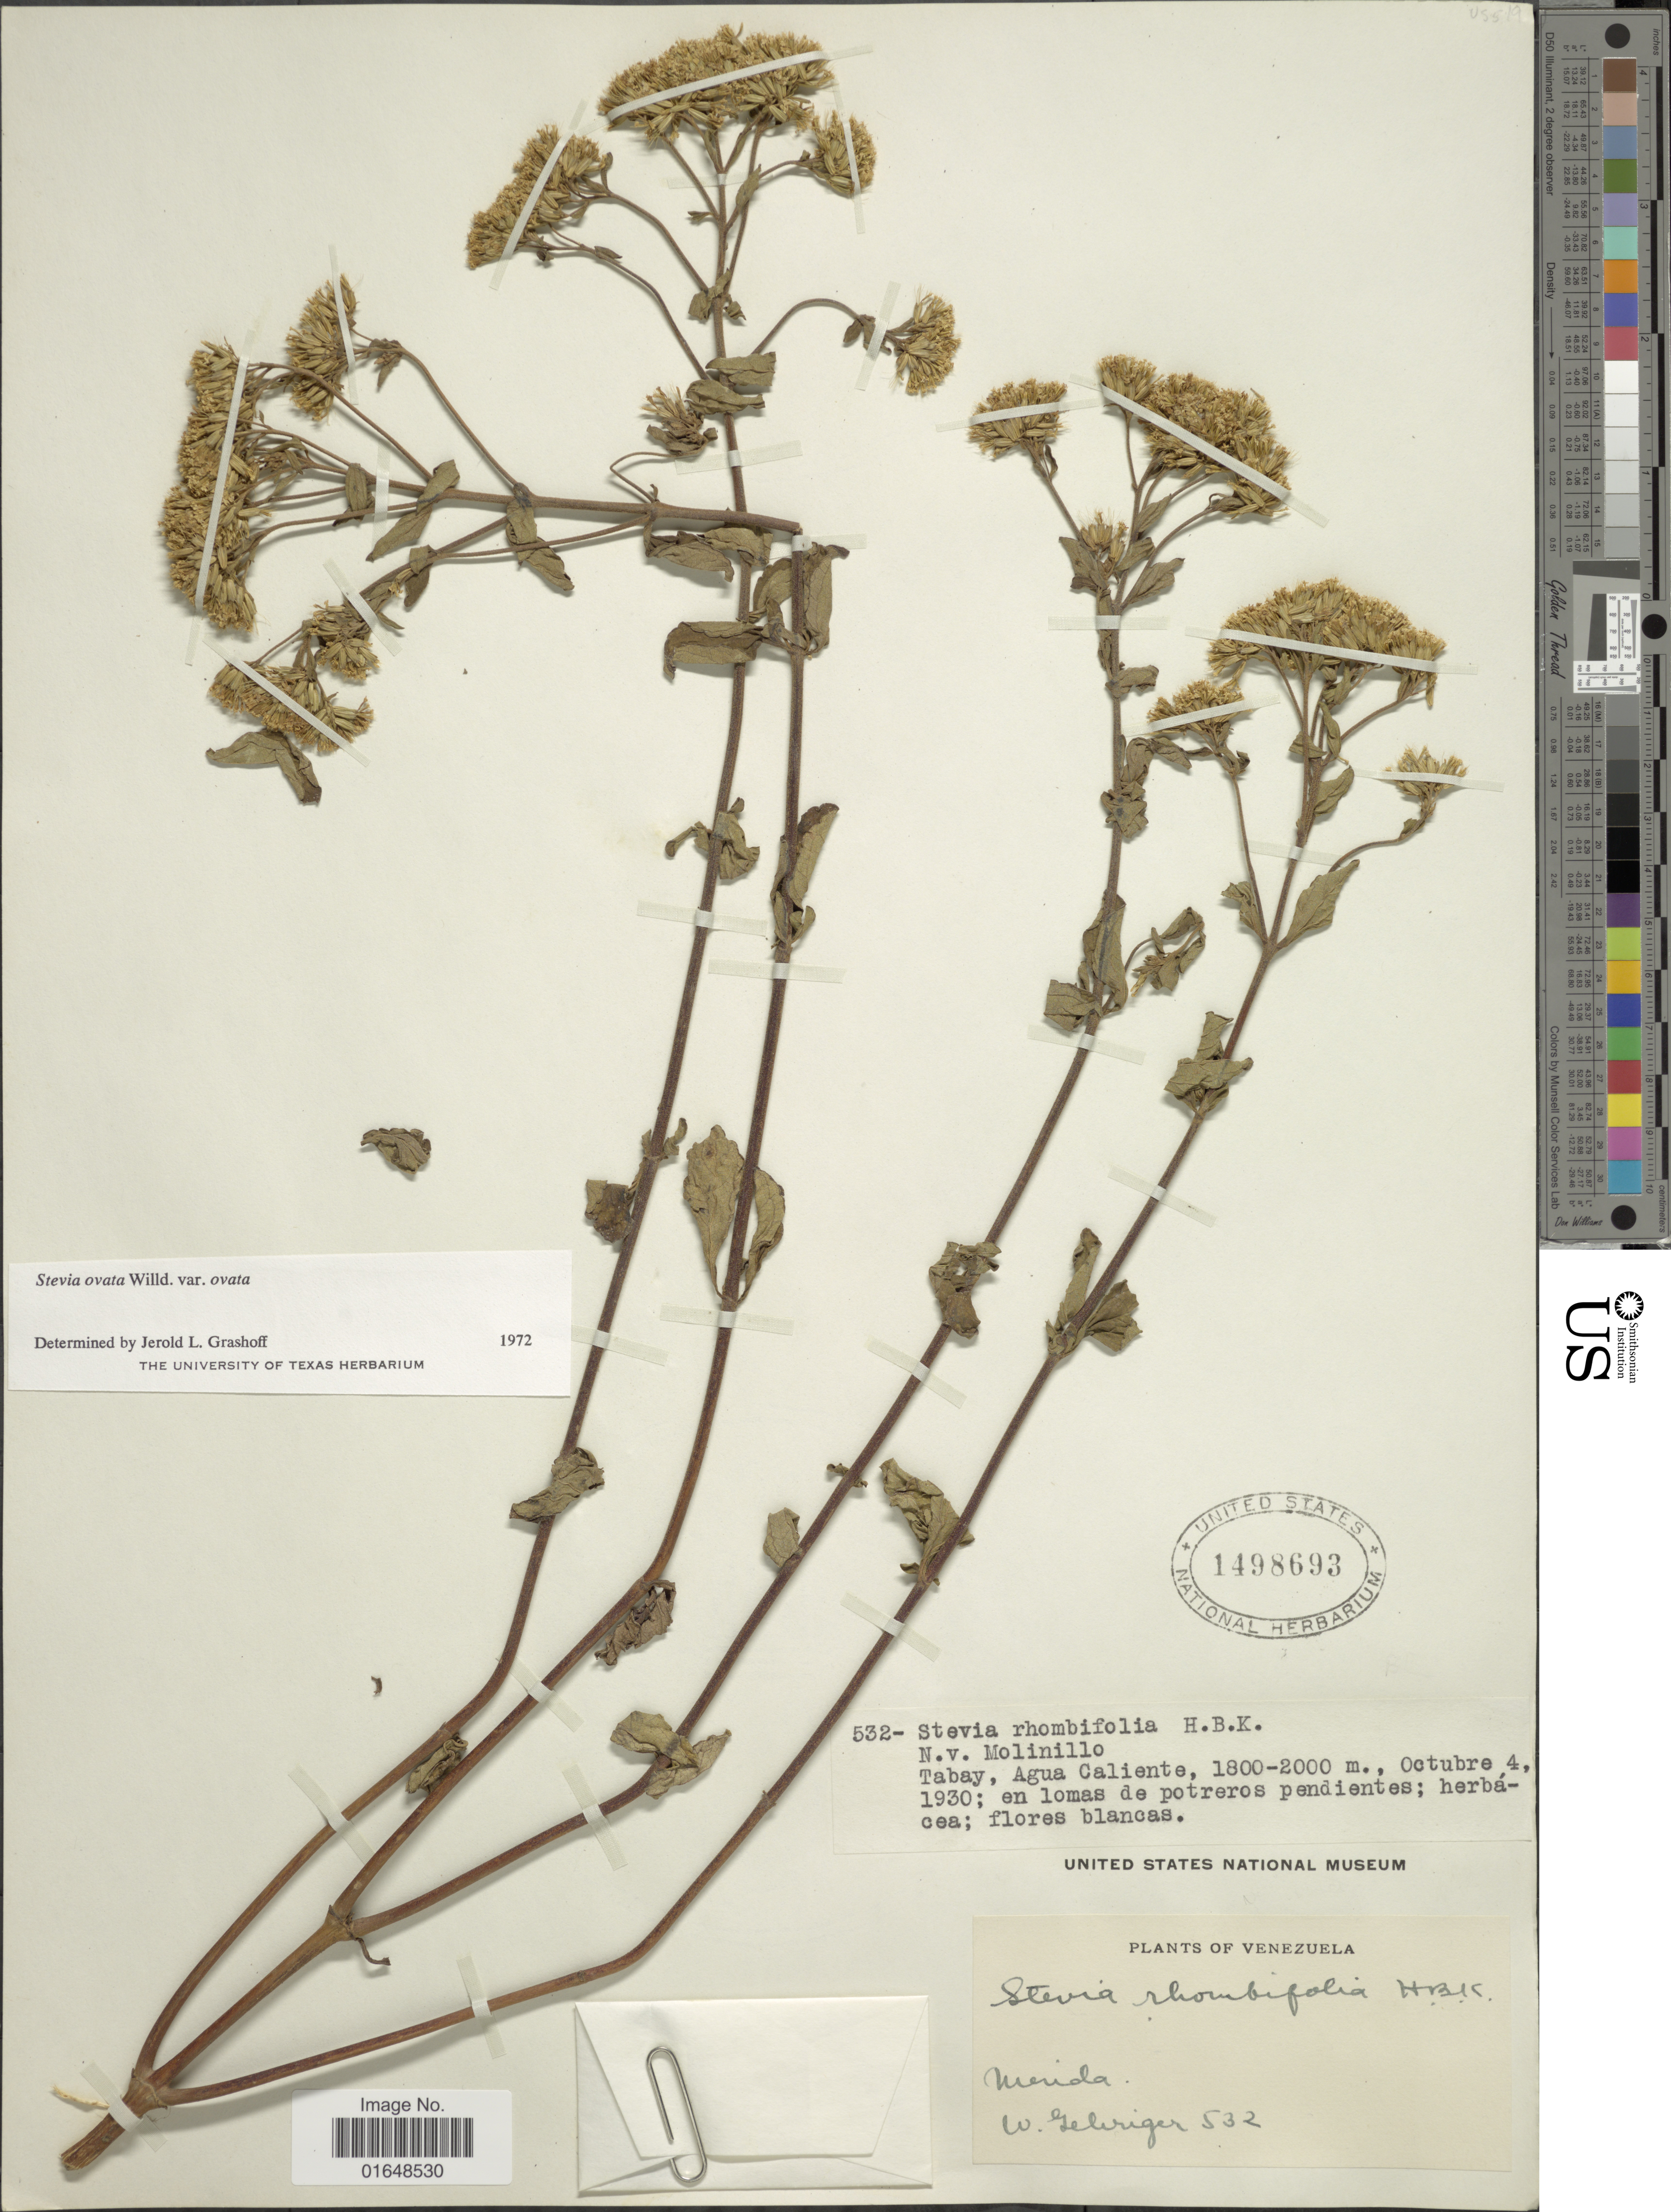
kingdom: Plantae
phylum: Tracheophyta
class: Magnoliopsida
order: Asterales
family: Asteraceae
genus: Stevia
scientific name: Stevia ovata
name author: Willd.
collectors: W. Gehriger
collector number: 532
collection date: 1930-10-04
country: Venezuela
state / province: Mérida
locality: Tabay, Agua Caliente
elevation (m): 1800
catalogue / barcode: US 1498693